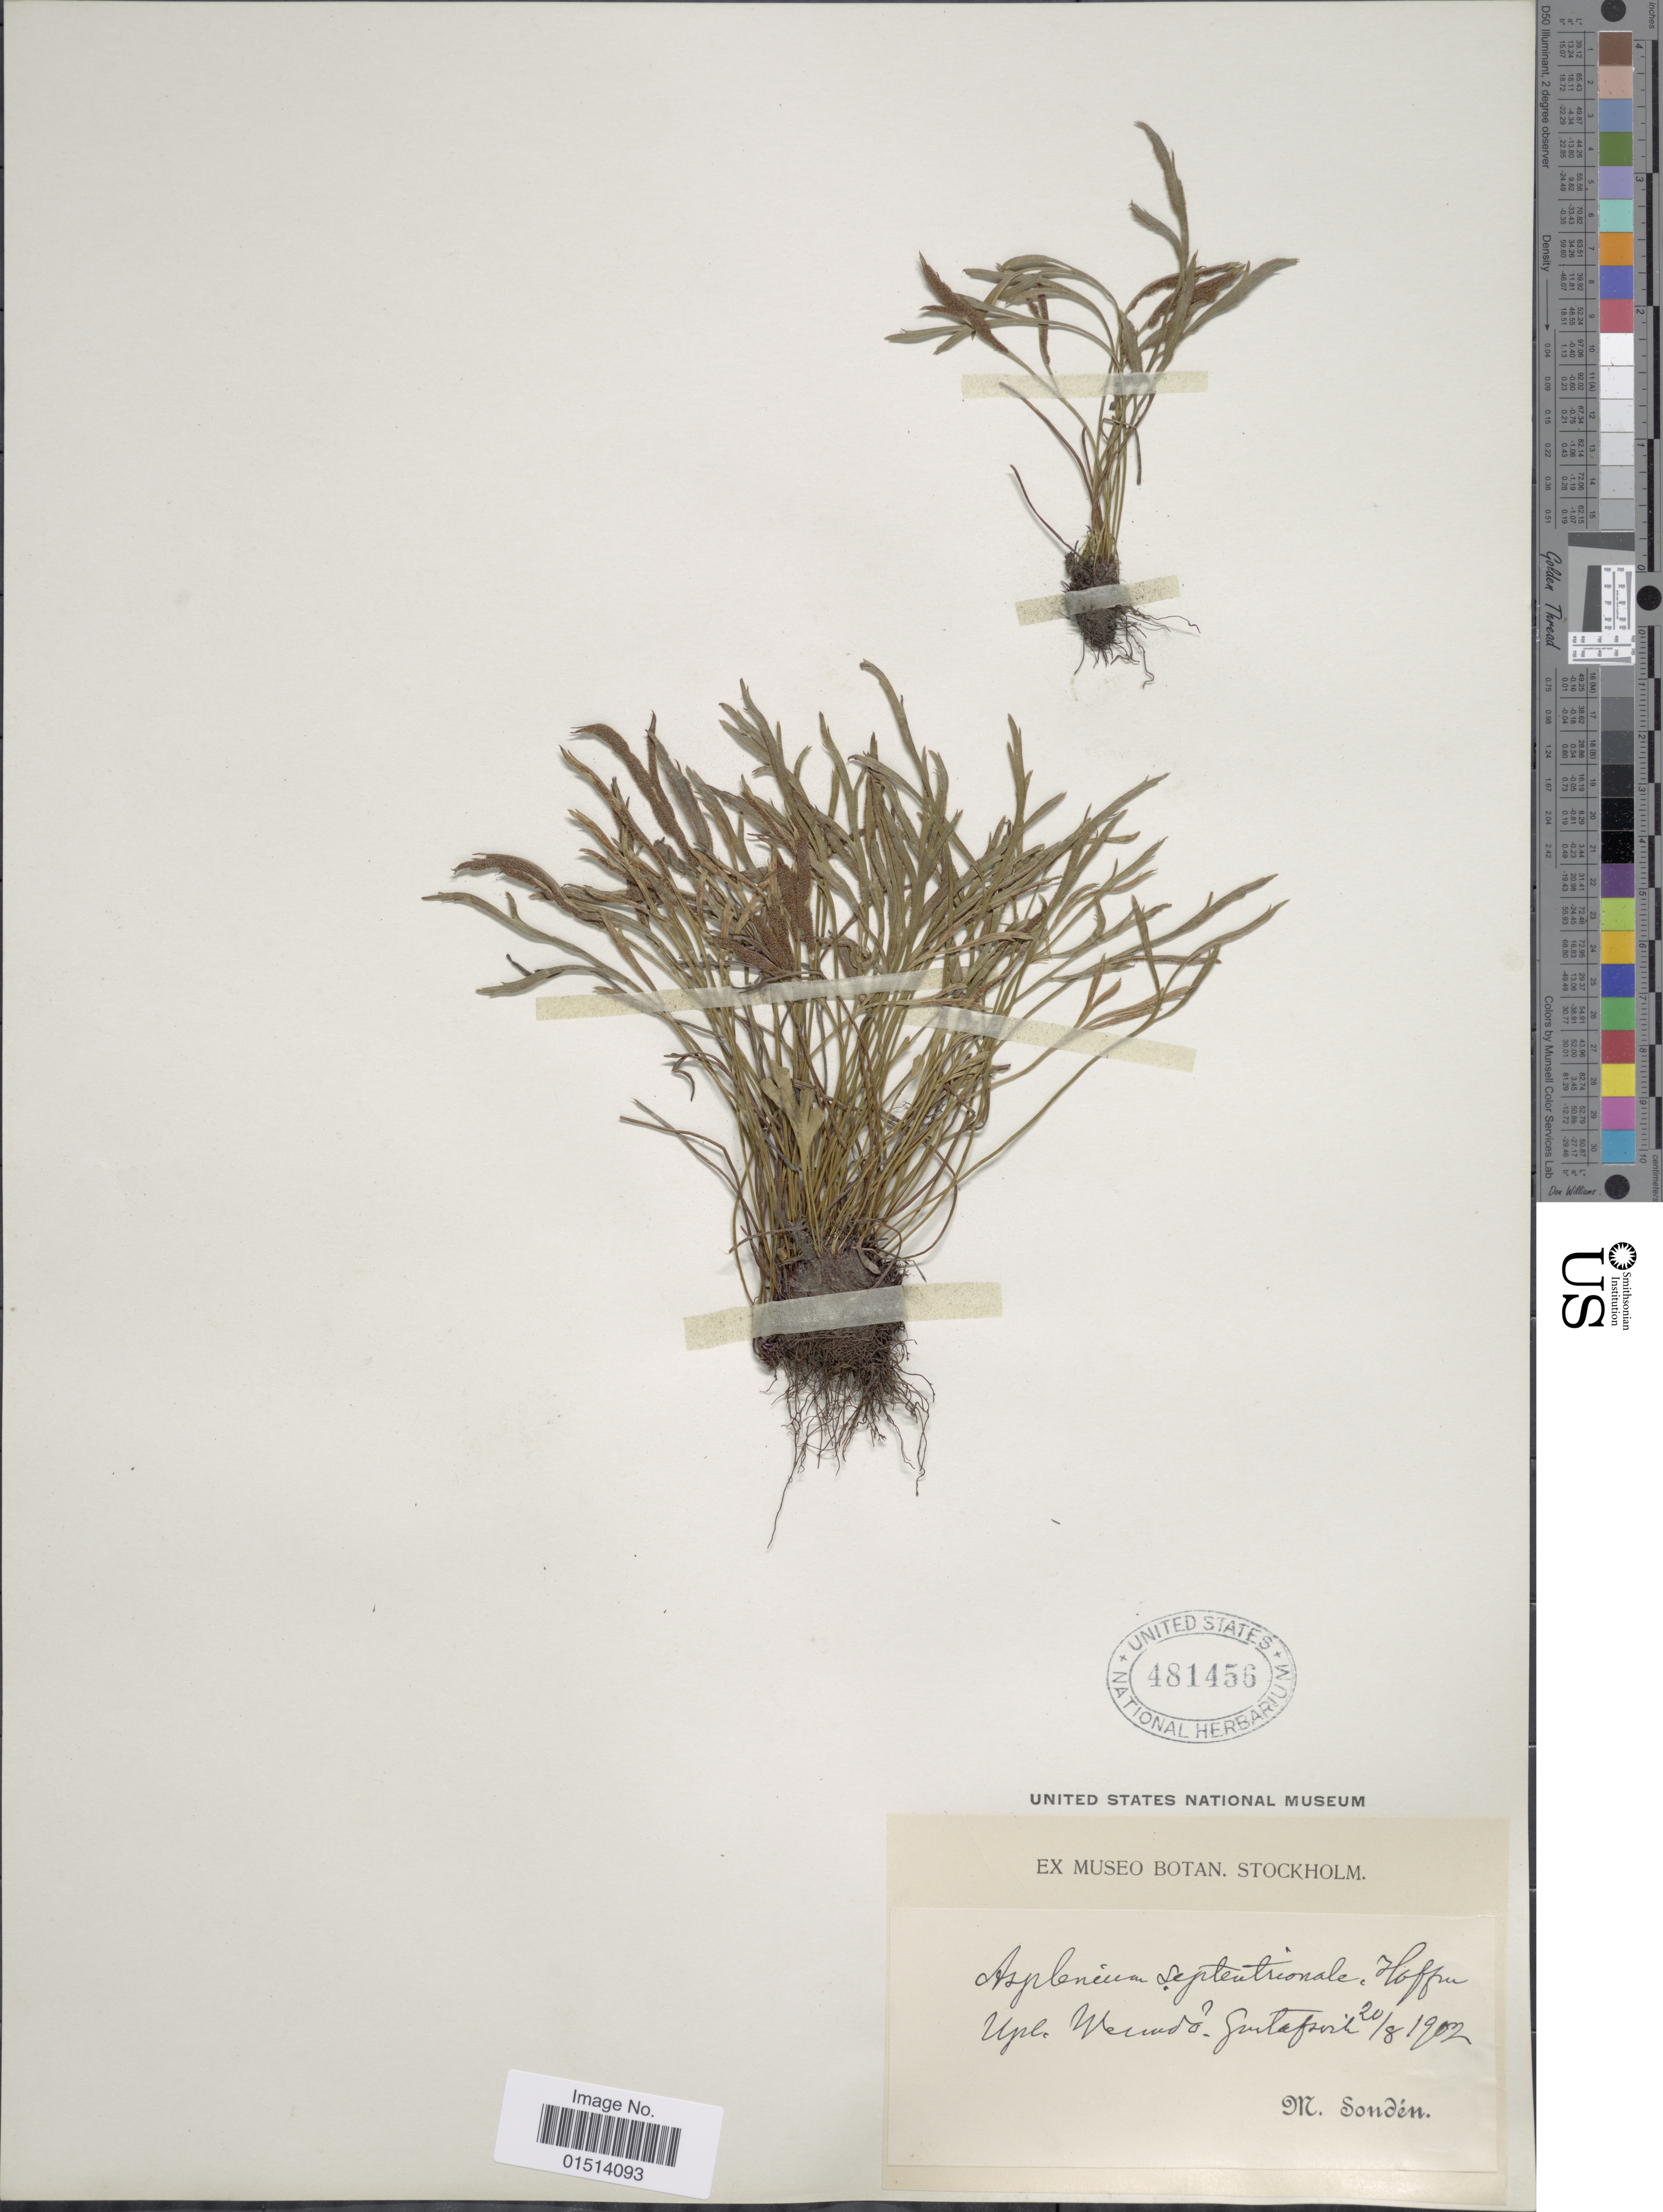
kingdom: Plantae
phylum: Tracheophyta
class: Polypodiopsida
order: Polypodiales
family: Aspleniaceae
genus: Asplenium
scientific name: Asplenium septentrionale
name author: (L.) Hoffm.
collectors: M. Sondén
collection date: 1902-08-20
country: Sweden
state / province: Stockholm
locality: Uple Uland, Guntafsvik [interpreted]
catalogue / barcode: US 481456